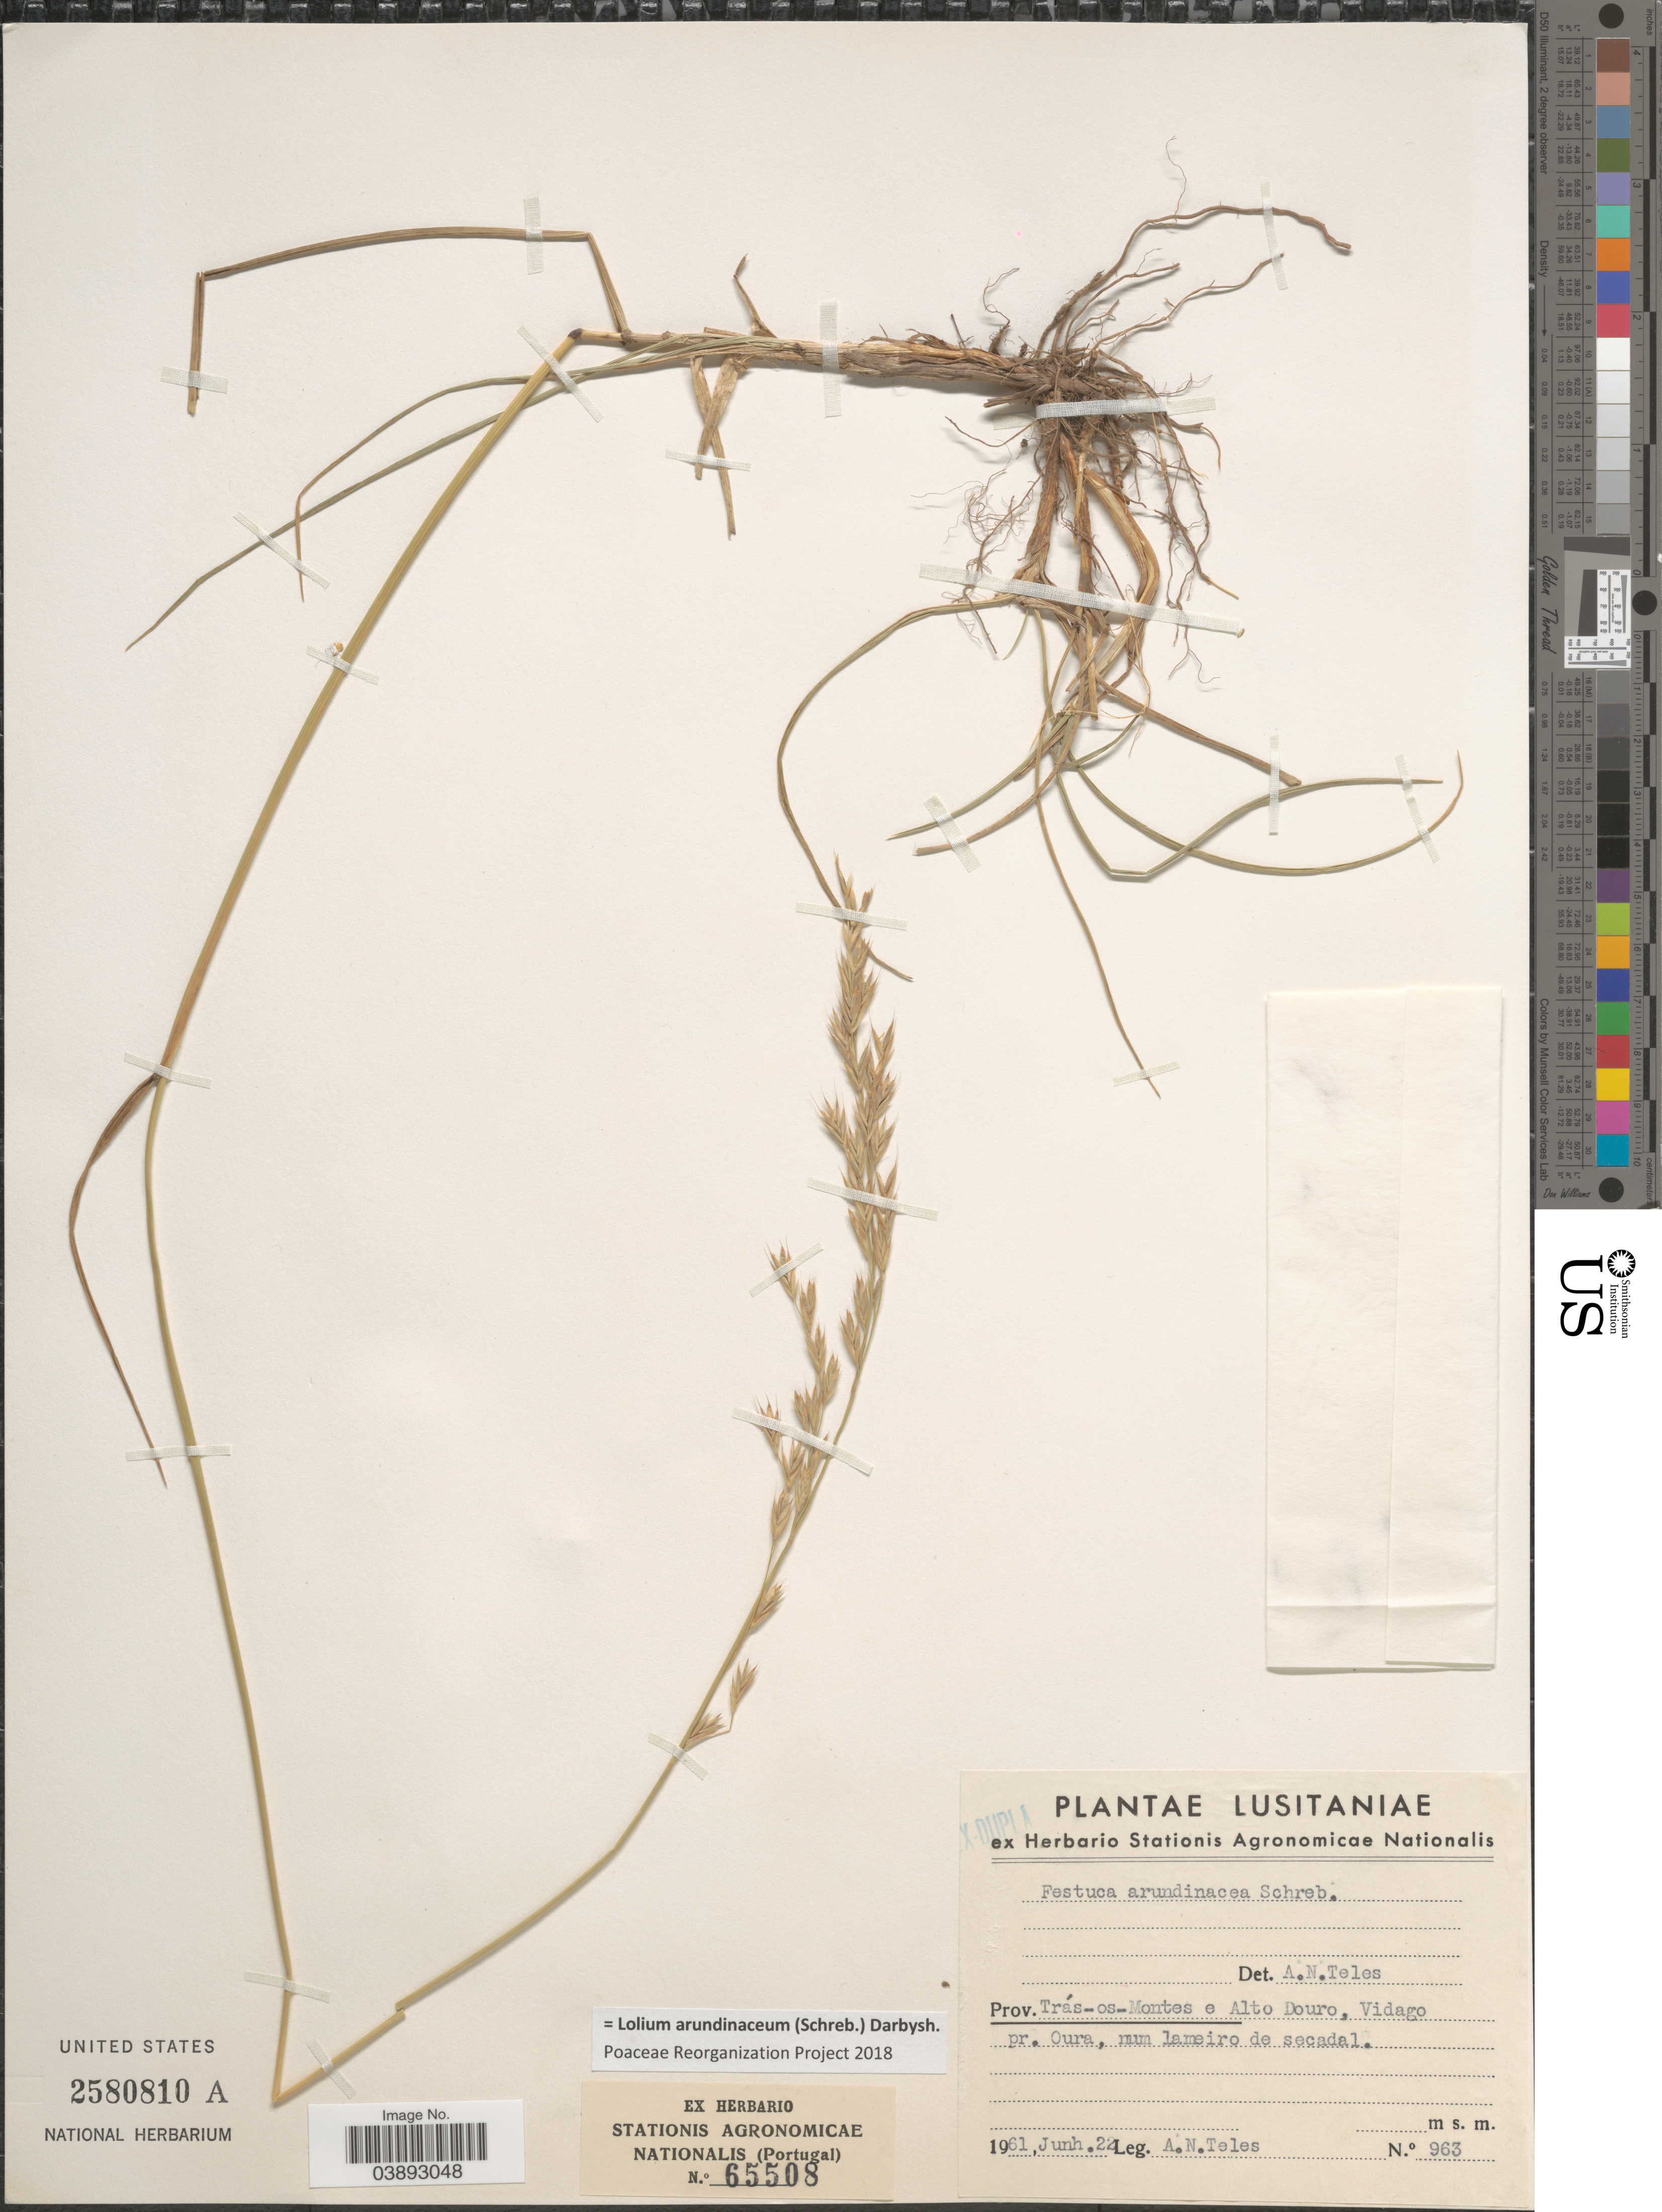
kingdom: Plantae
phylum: Tracheophyta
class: Liliopsida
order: Poales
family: Poaceae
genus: Lolium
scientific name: Lolium arundinaceum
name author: (Schreb.) Darbysh.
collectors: A. Teles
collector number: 963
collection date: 1961-06-22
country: Portugal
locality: Lusitaniae. Prov. Trás-os-Montes e Alto Douro, Vidago pr. Oura, num lameiro de secadal.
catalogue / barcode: US 2580810A